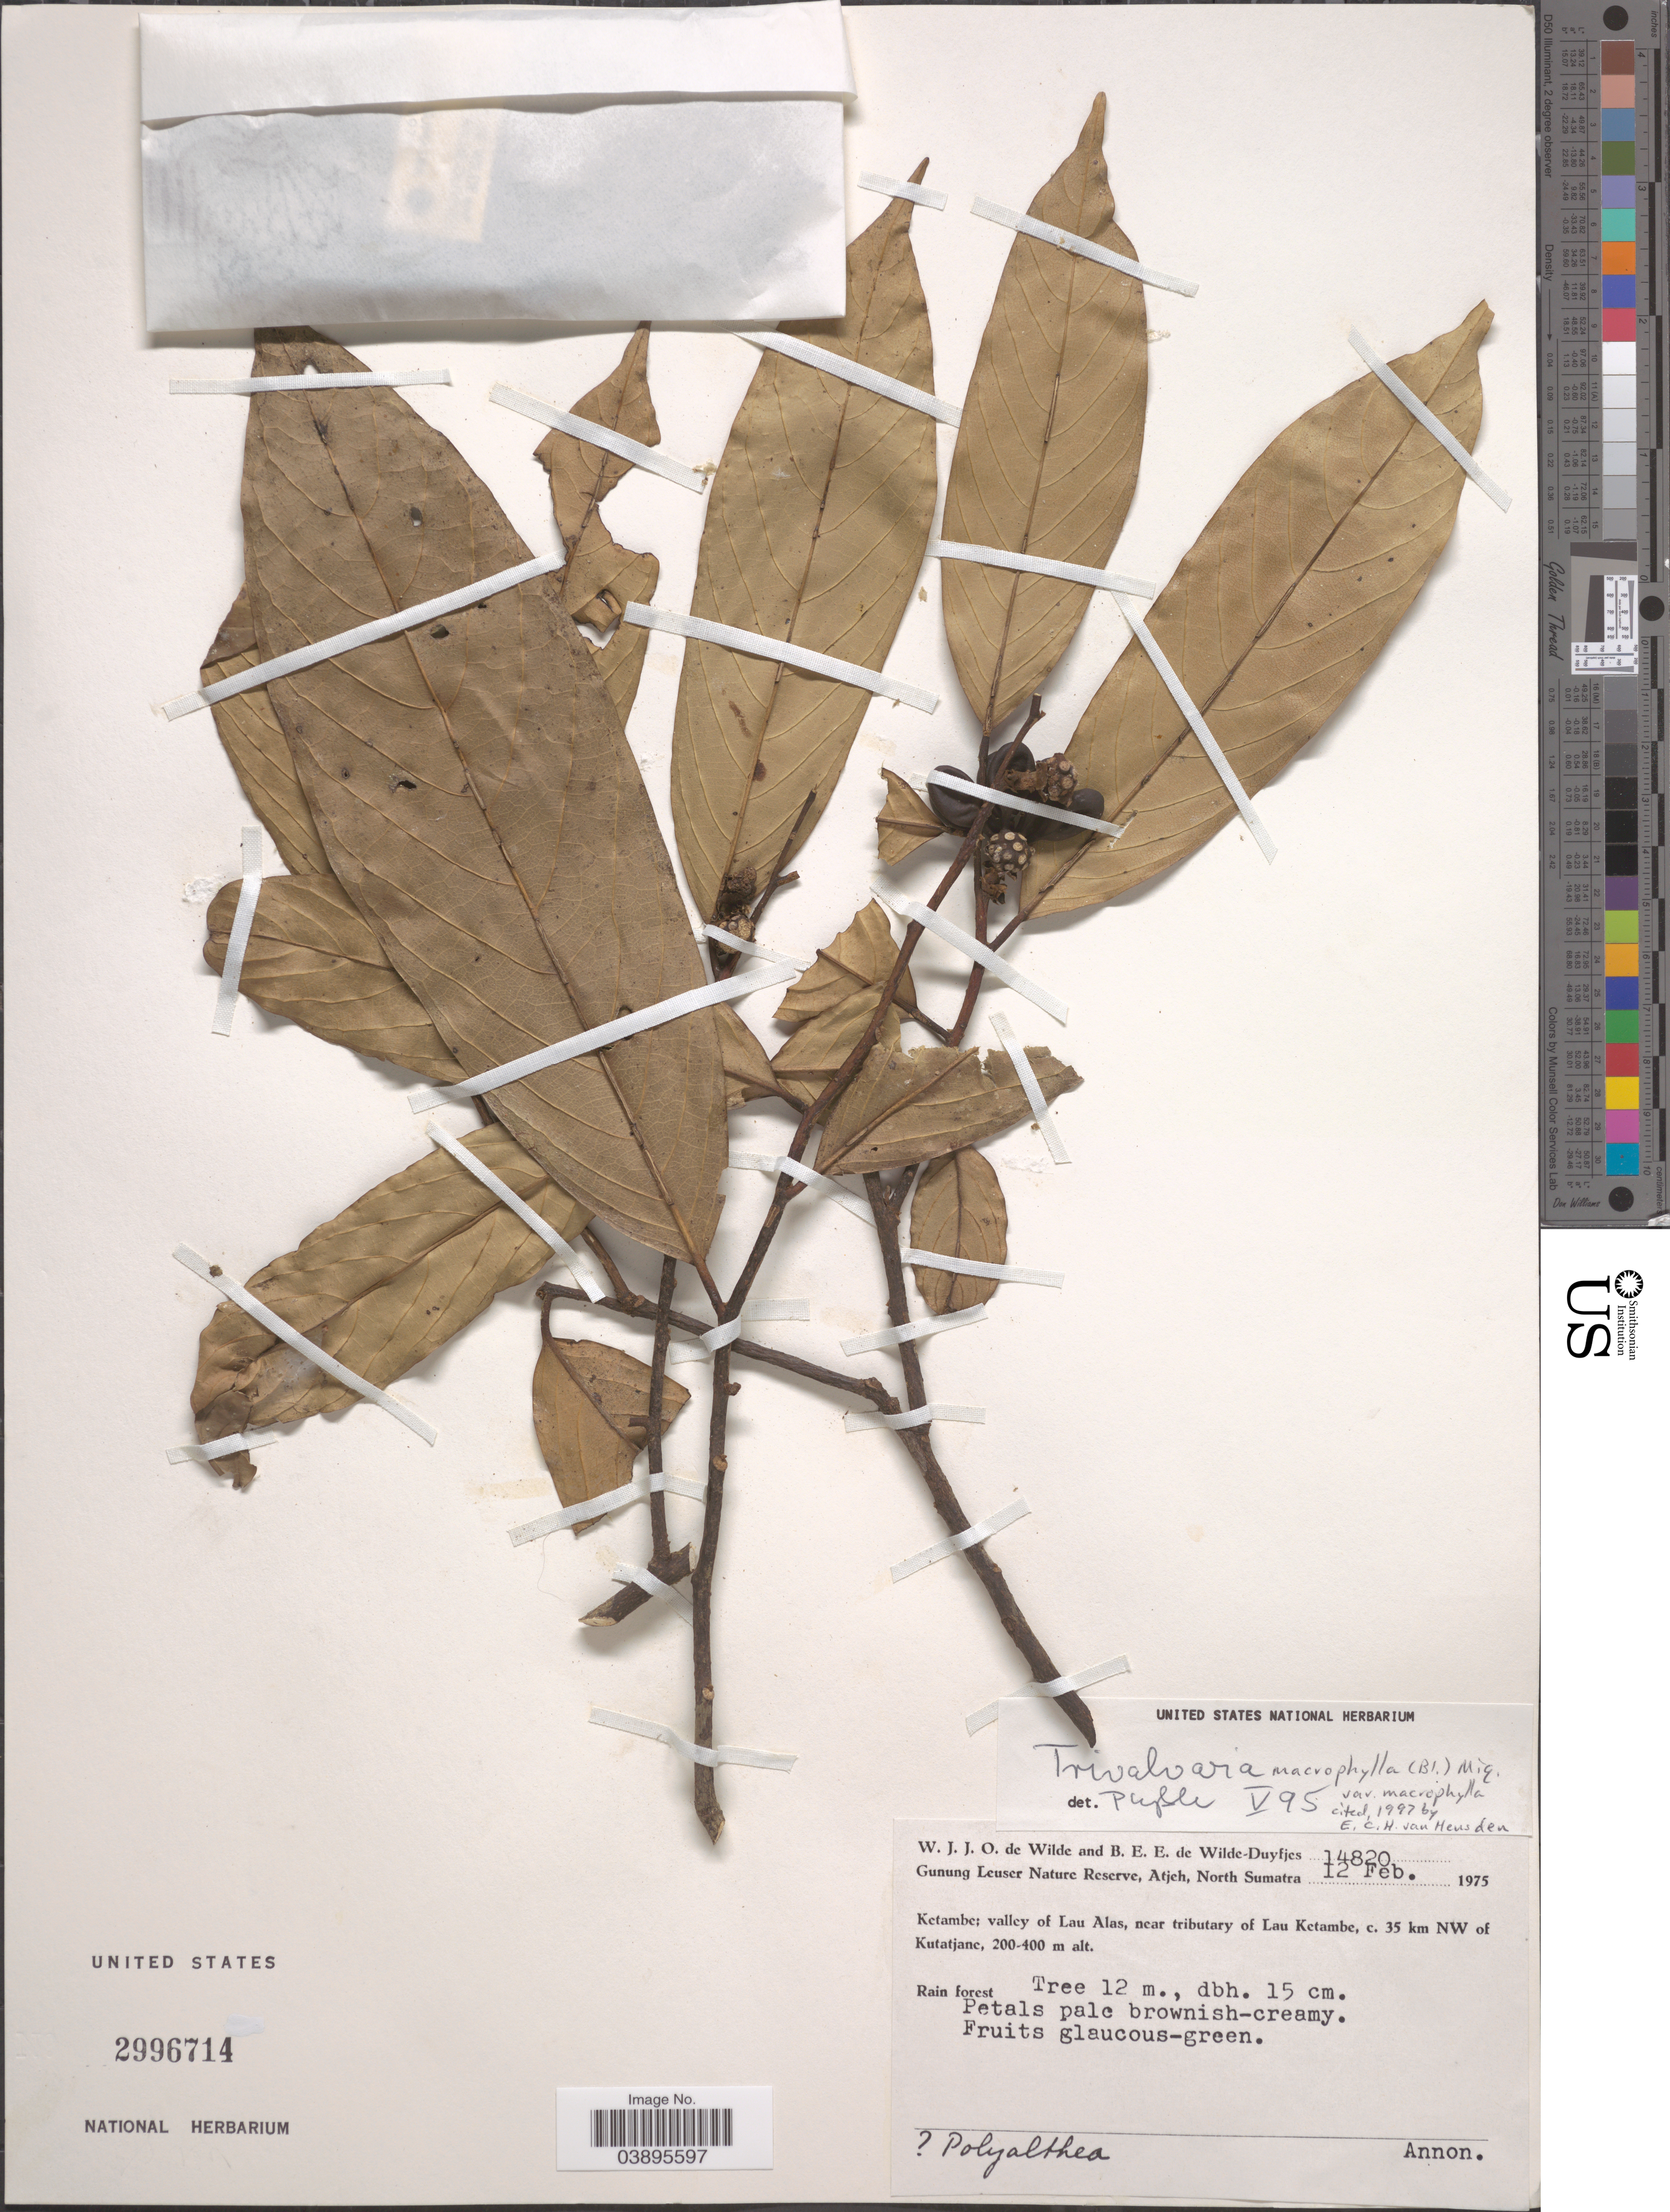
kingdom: Plantae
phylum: Tracheophyta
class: Magnoliopsida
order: Magnoliales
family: Annonaceae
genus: Trivalvaria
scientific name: Trivalvaria macrophylla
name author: (Blume) Miq.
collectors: W. J. de Wilde & B. E. de Wilde-Duyfjes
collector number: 14820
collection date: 1975-02-12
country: Indonesia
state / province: Sumatra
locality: Gunung Leuser Nature Reserve, Atjeh, North Sumatra. Ketambe; valley of Lau Alas, near tributary of Lau Ketambe, c. 35 km NW of Kutatjane.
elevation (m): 200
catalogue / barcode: US 2996714